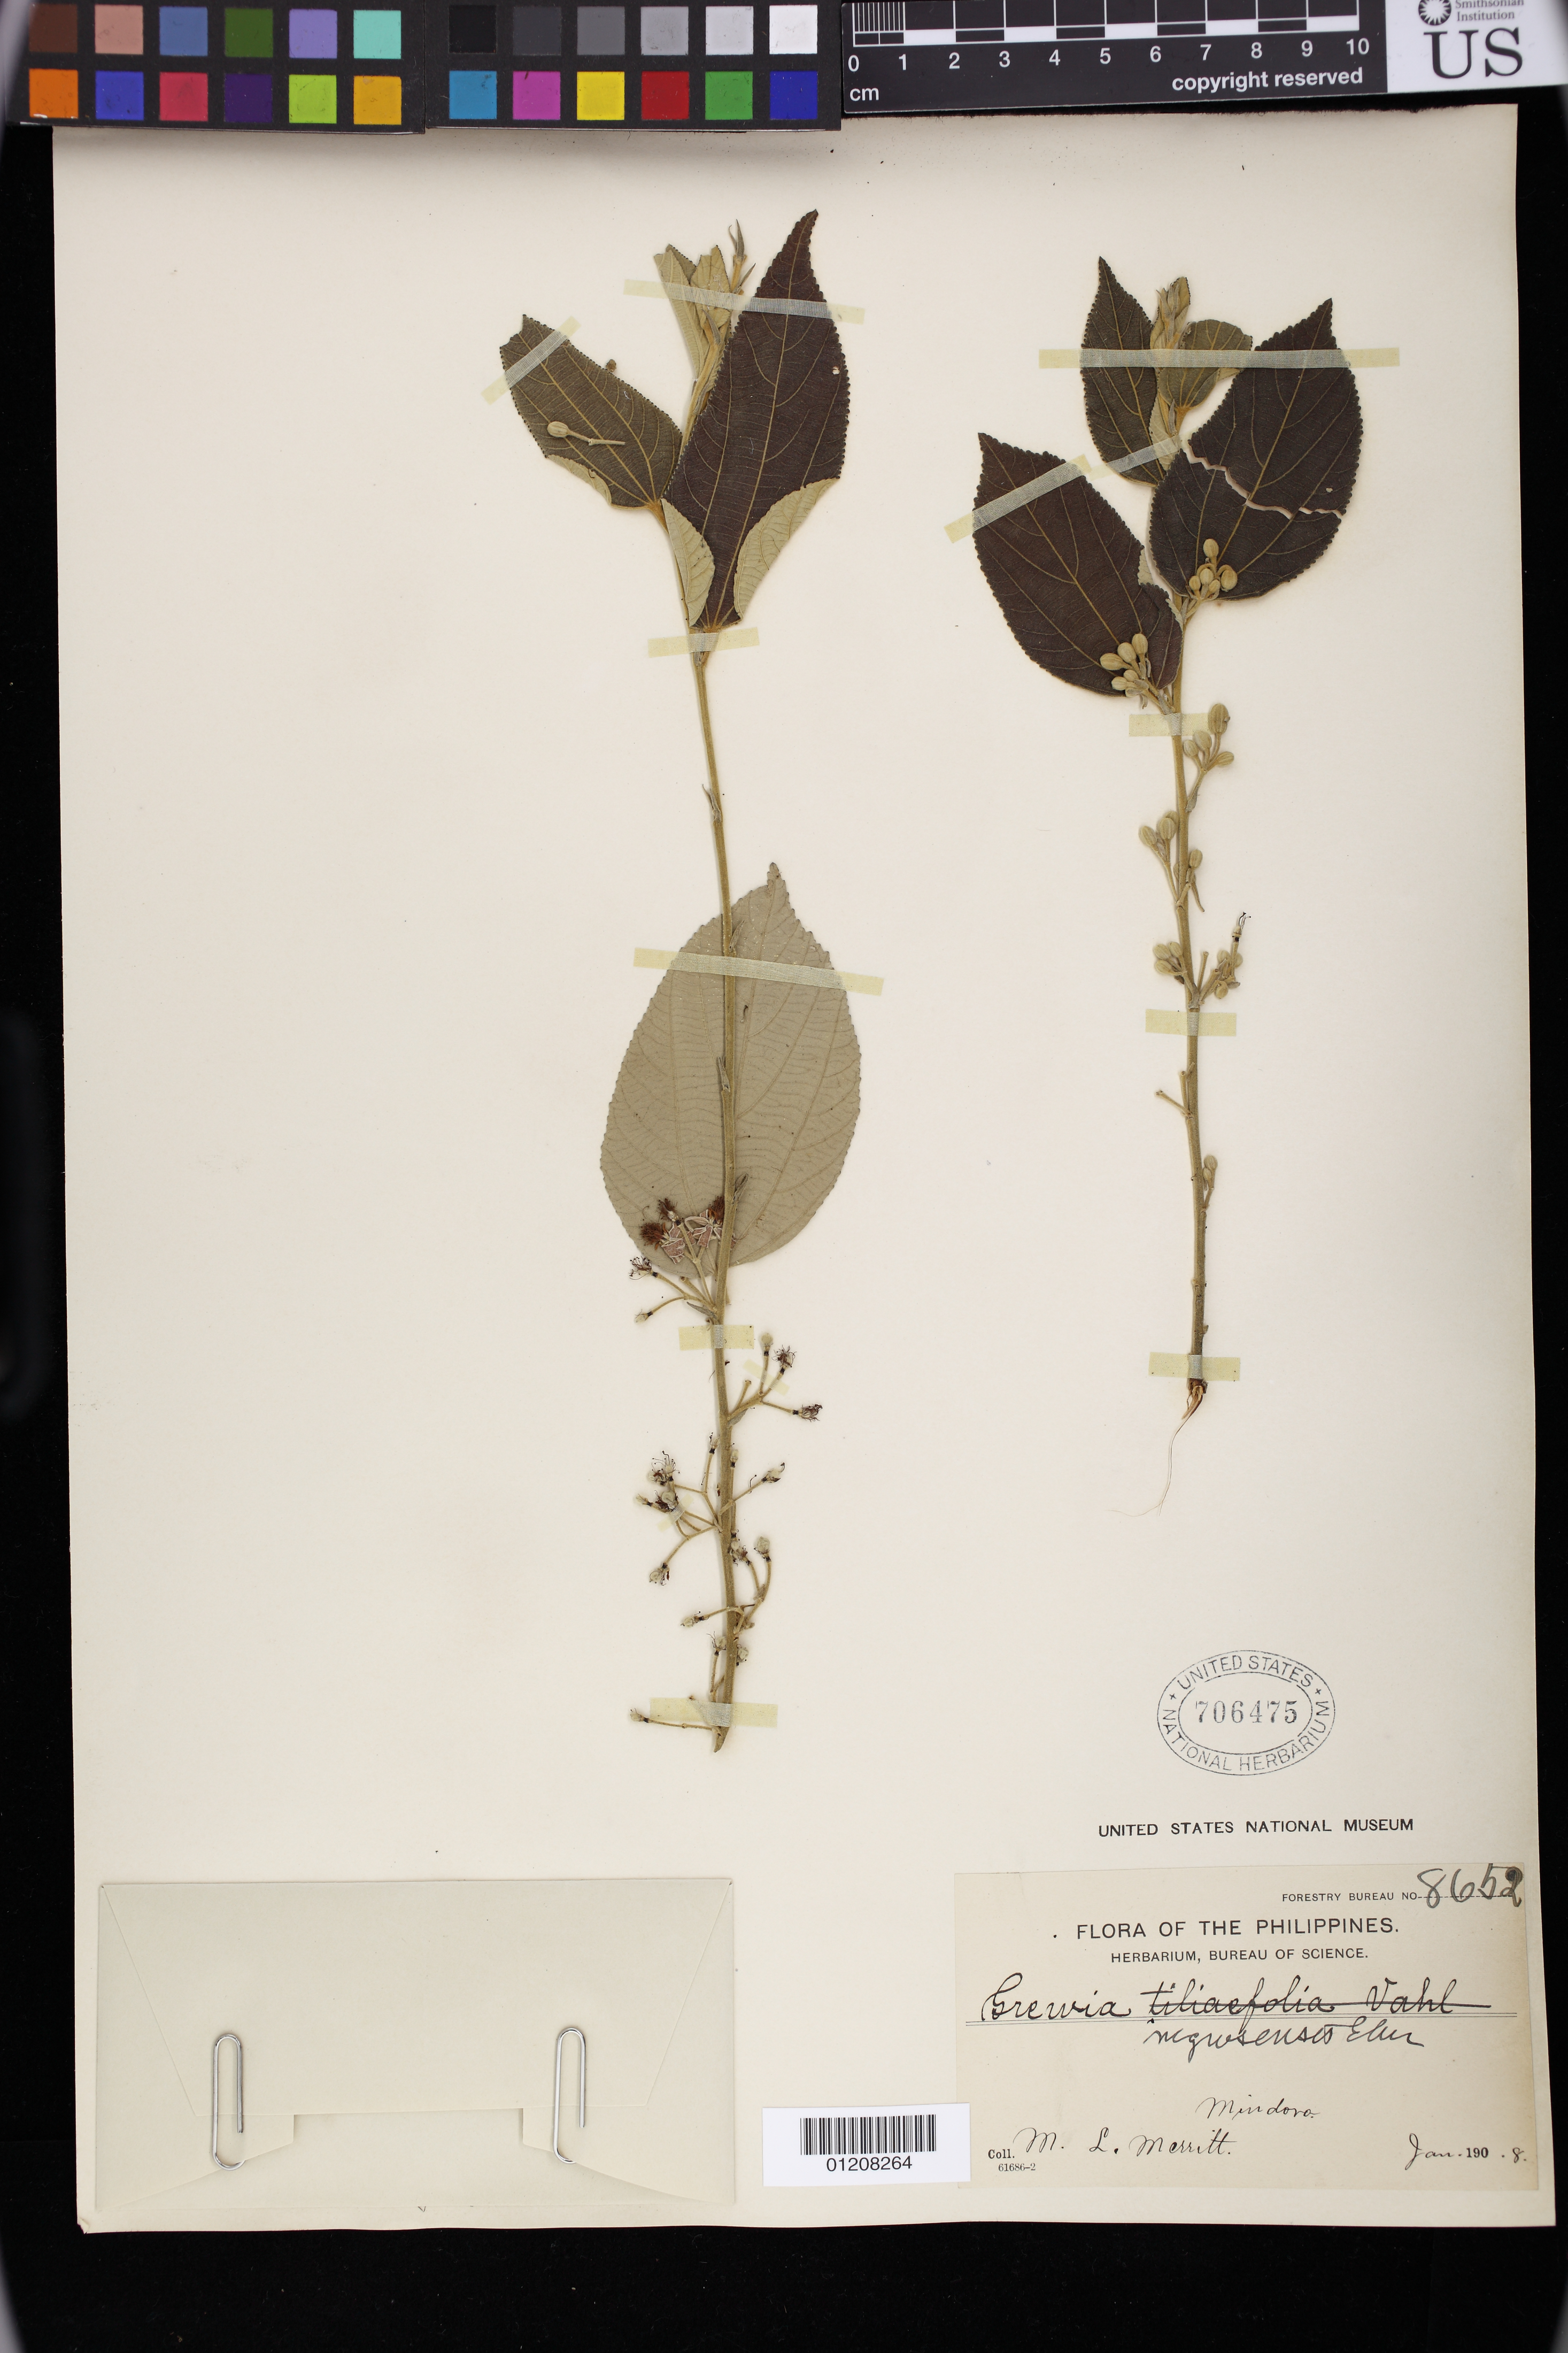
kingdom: Plantae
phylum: Tracheophyta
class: Magnoliopsida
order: Malvales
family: Malvaceae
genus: Grewia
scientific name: Grewia eriocarpa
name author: Juss.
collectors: M. L. Merritt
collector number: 61686-2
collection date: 1908-01-01/1908-01-31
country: Philippines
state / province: Mimaropa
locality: Island of Mindoro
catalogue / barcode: US 706475